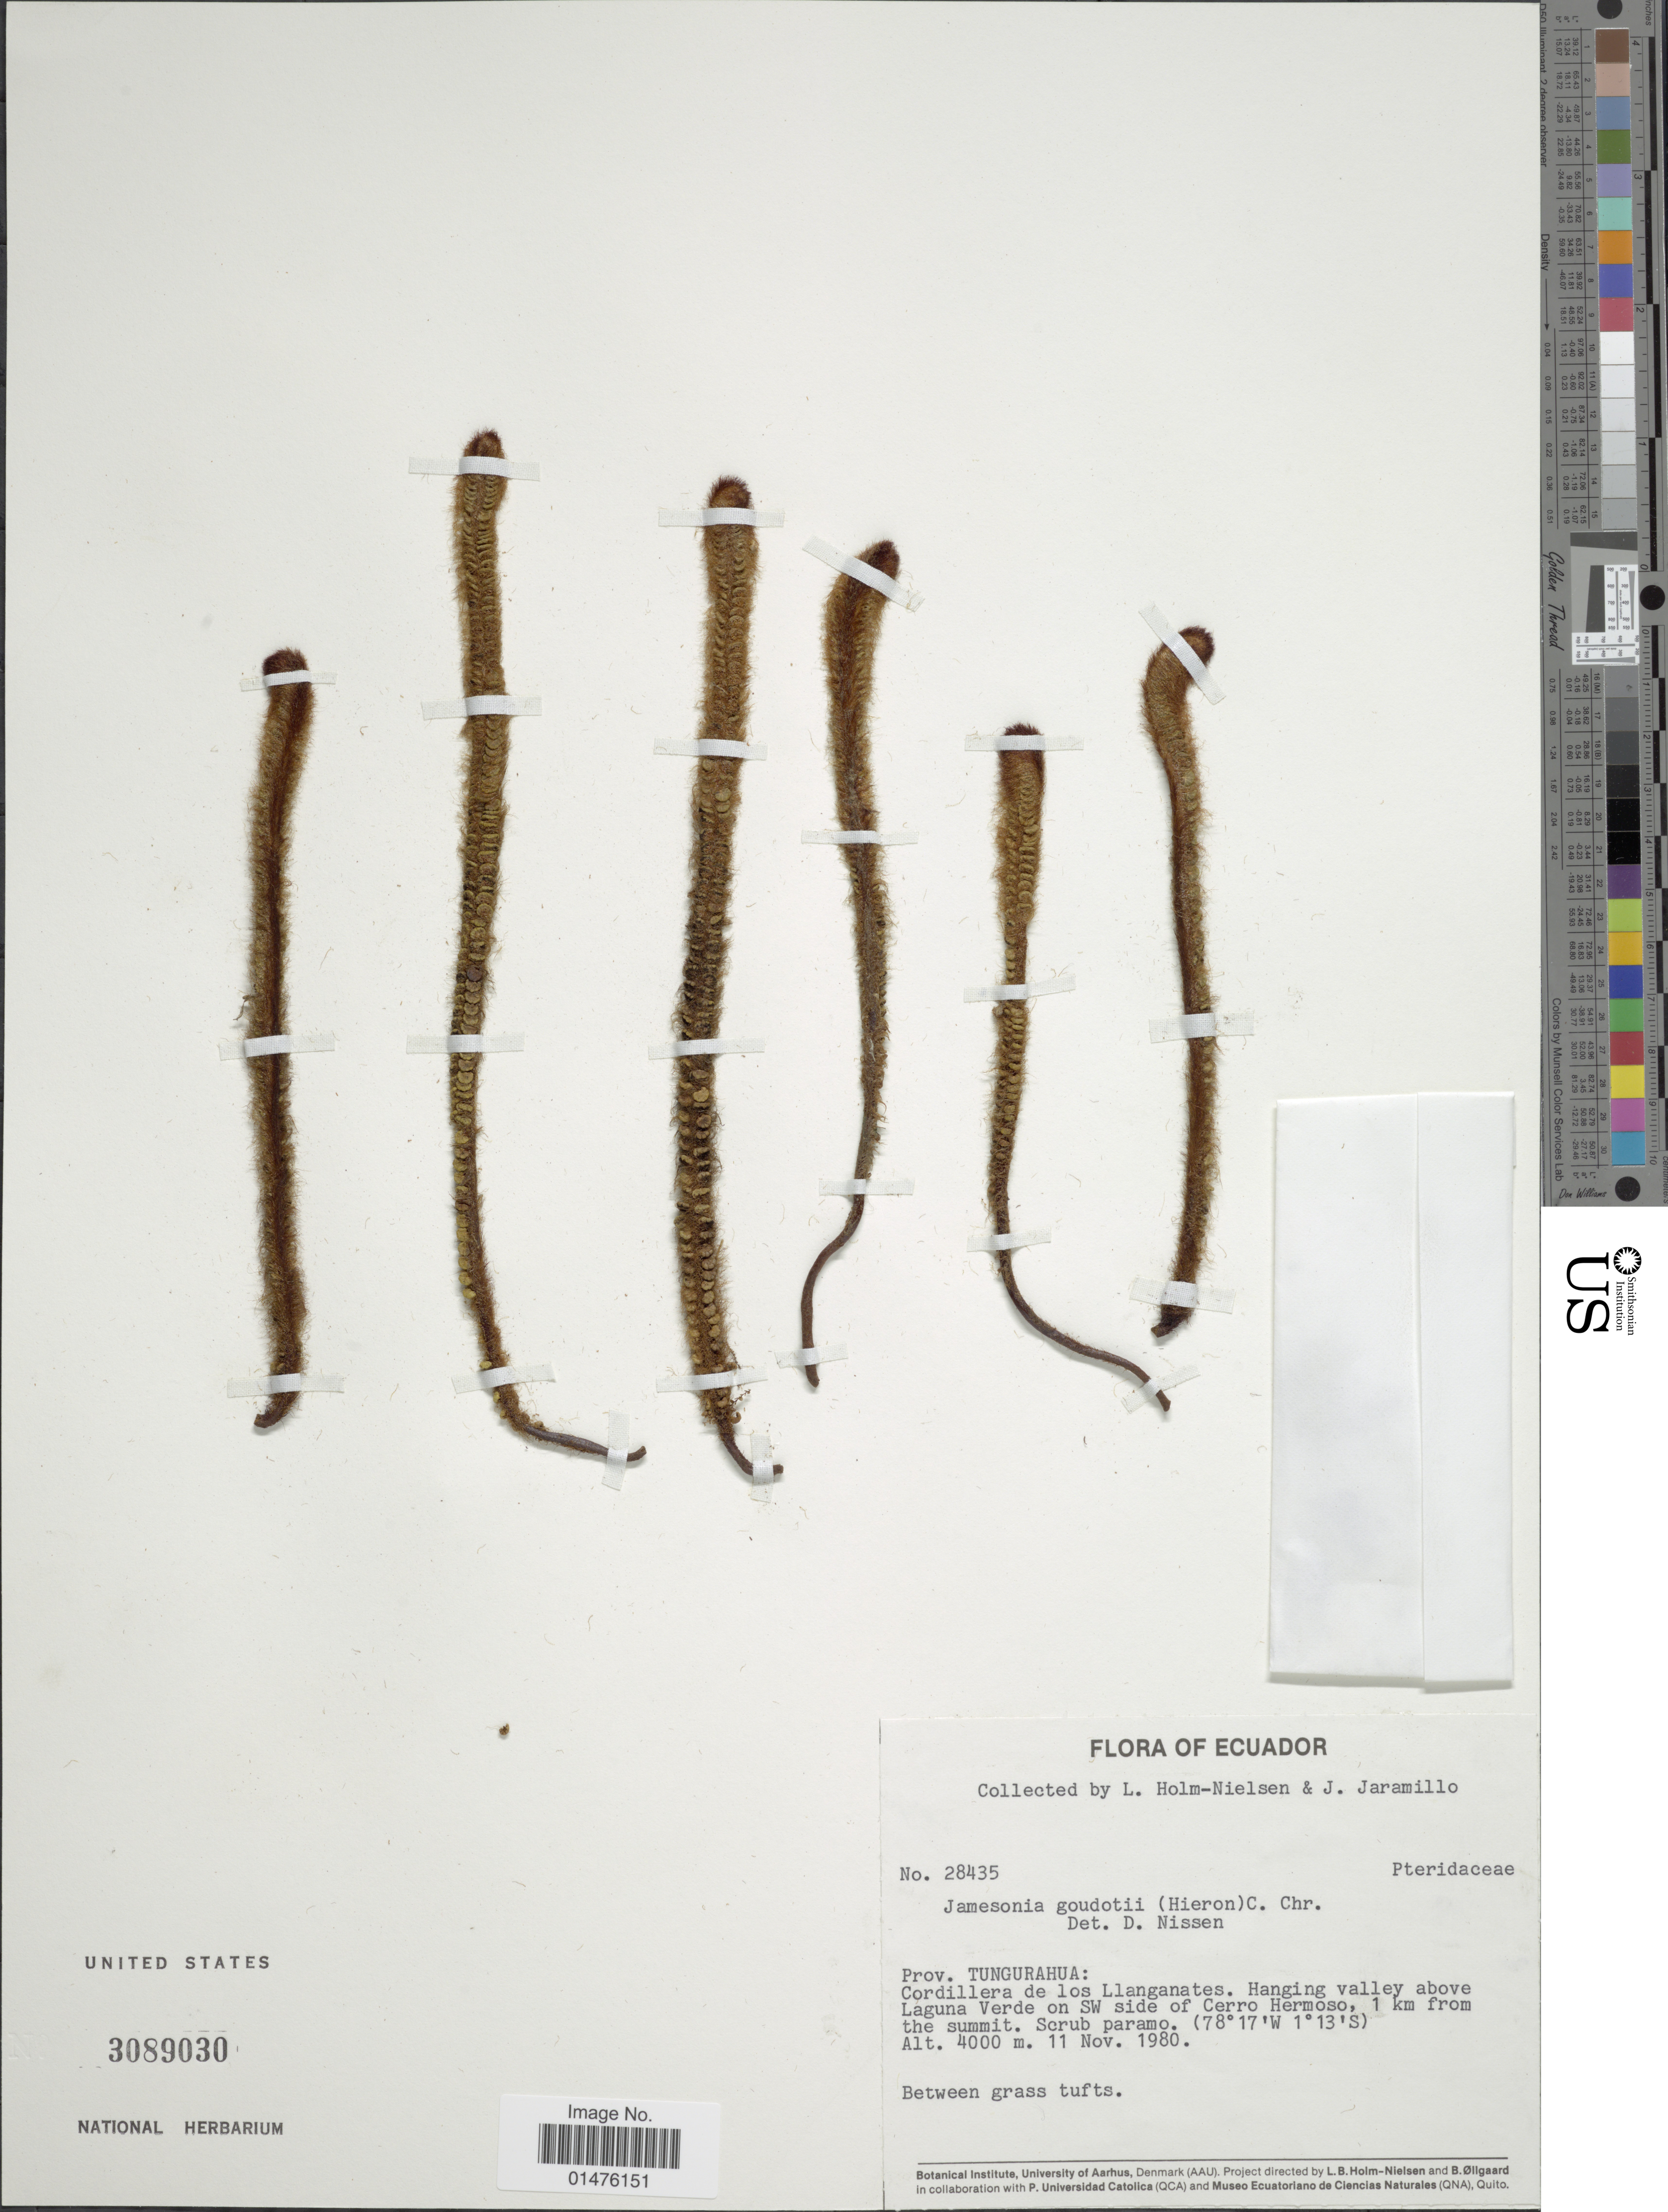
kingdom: Plantae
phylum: Tracheophyta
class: Polypodiopsida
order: Polypodiales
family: Pteridaceae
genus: Jamesonia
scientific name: Jamesonia goudotii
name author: (Hieron.) C. Chr.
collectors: L. B. Holm-Nielsen & Jaramillo, --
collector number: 2845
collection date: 1980-11-11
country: Ecuador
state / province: Tungurahua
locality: Cordillera de los Llanganates. Hanging valley above Laguna Verde on SW of Cerro Hermoso, 1 km from the summit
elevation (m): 4000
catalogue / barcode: US 3089030